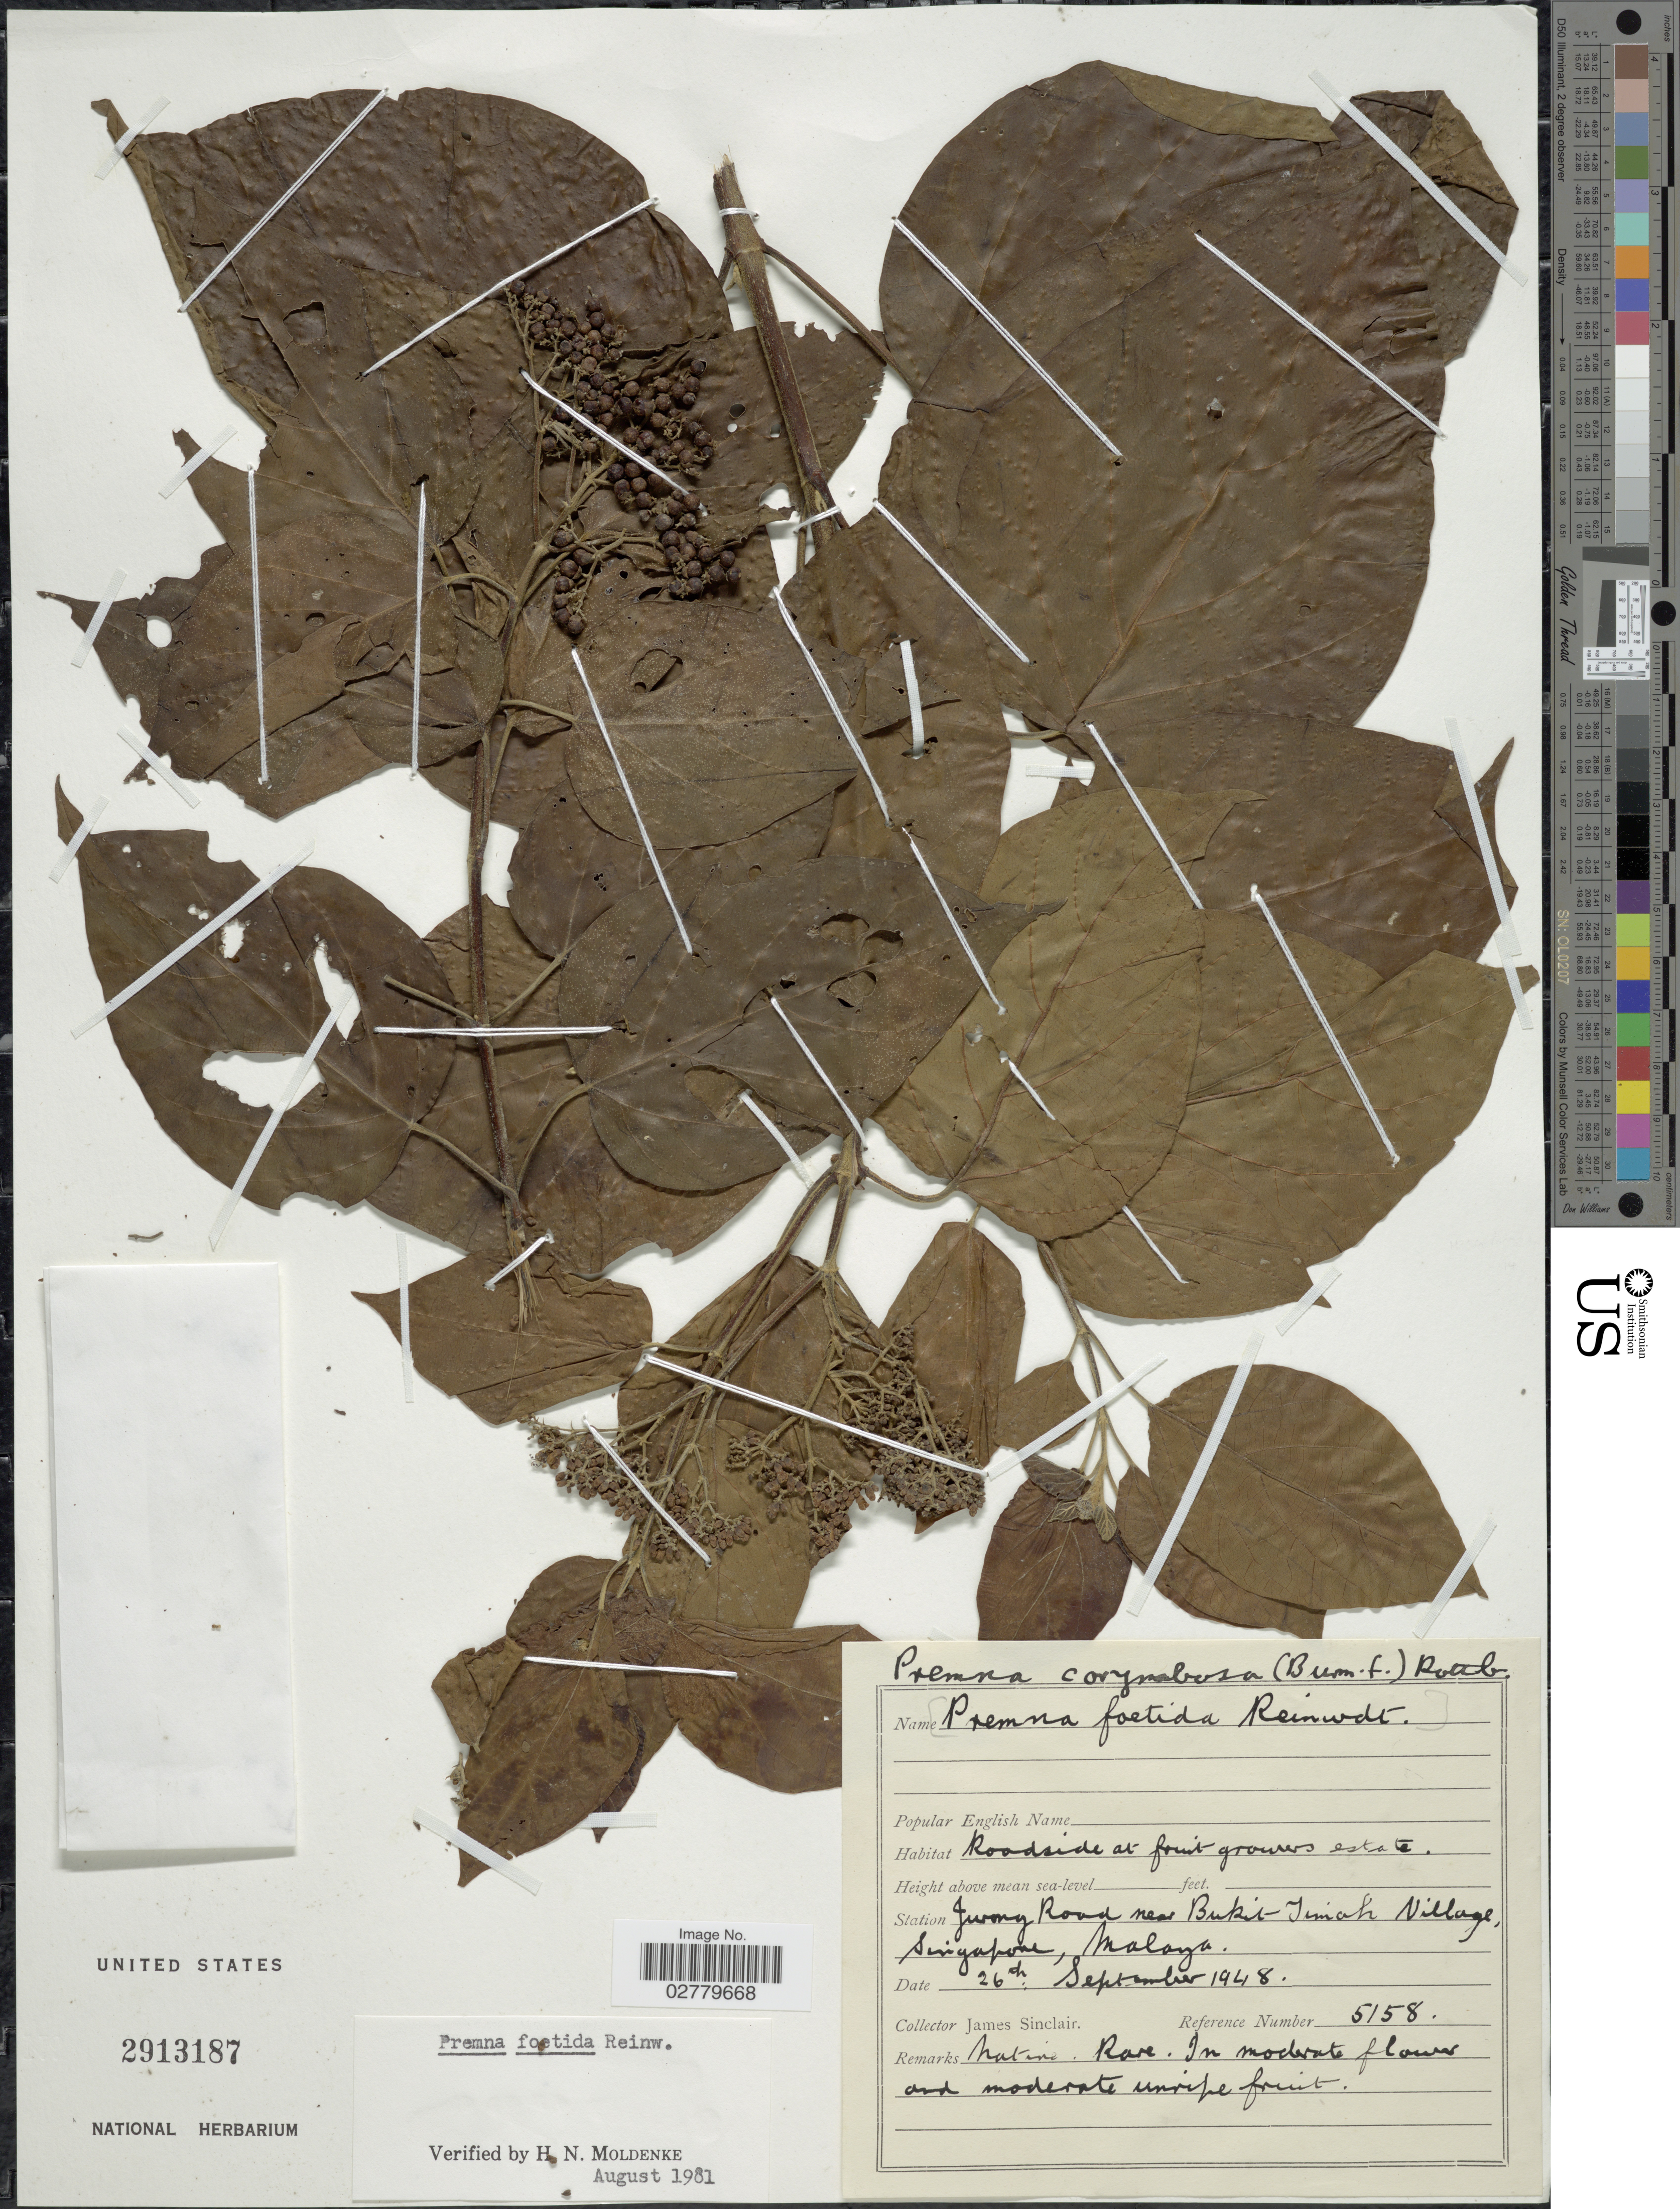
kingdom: Plantae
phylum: Tracheophyta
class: Magnoliopsida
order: Lamiales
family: Lamiaceae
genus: Premna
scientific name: Premna foetida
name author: Reinw. ex Blume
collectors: J. Sinclair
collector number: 5158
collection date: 1948-09-26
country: Singapore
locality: Jurong Road near Bukit-Timah Village, Malaya.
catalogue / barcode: US 2913187